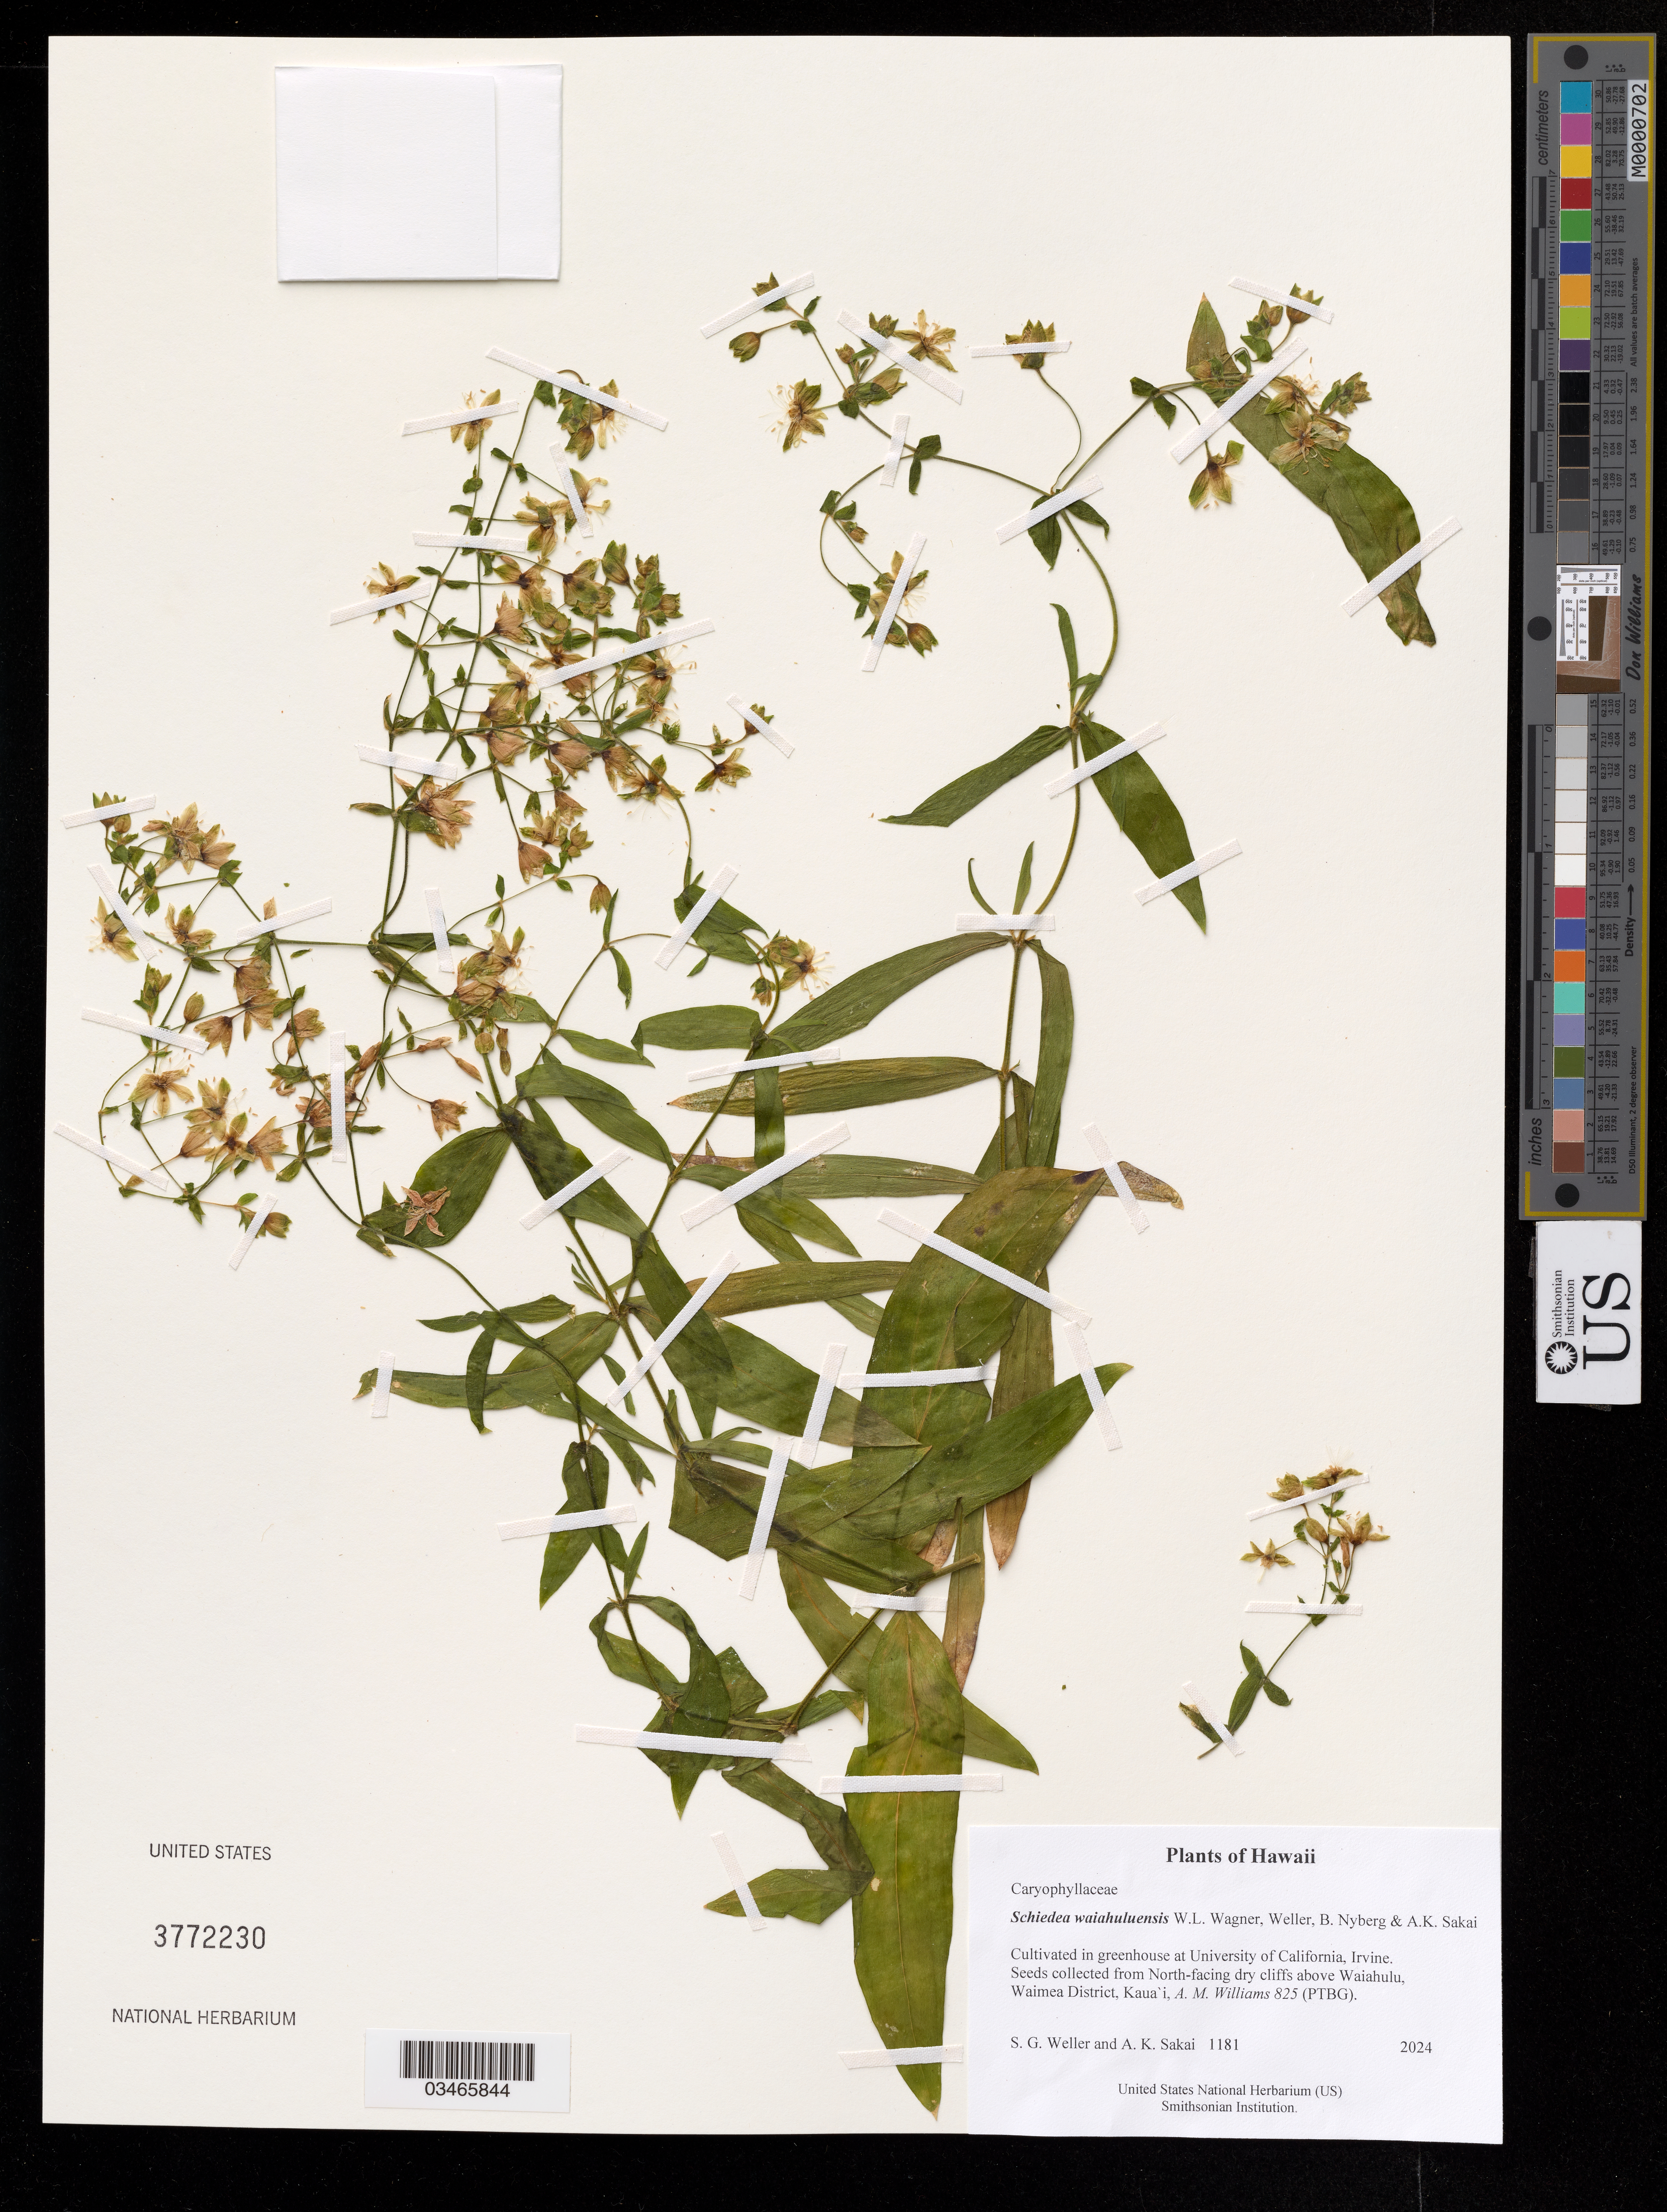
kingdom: Plantae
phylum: Tracheophyta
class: Magnoliopsida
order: Caryophyllales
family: Caryophyllaceae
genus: Schiedea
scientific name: Schiedea waiahuluensis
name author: W.L. Wagner et al.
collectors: S. G. Weller & A. Sakai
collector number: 1181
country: United States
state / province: California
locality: In greenhouse at University of California, Irvine.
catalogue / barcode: US 3772230